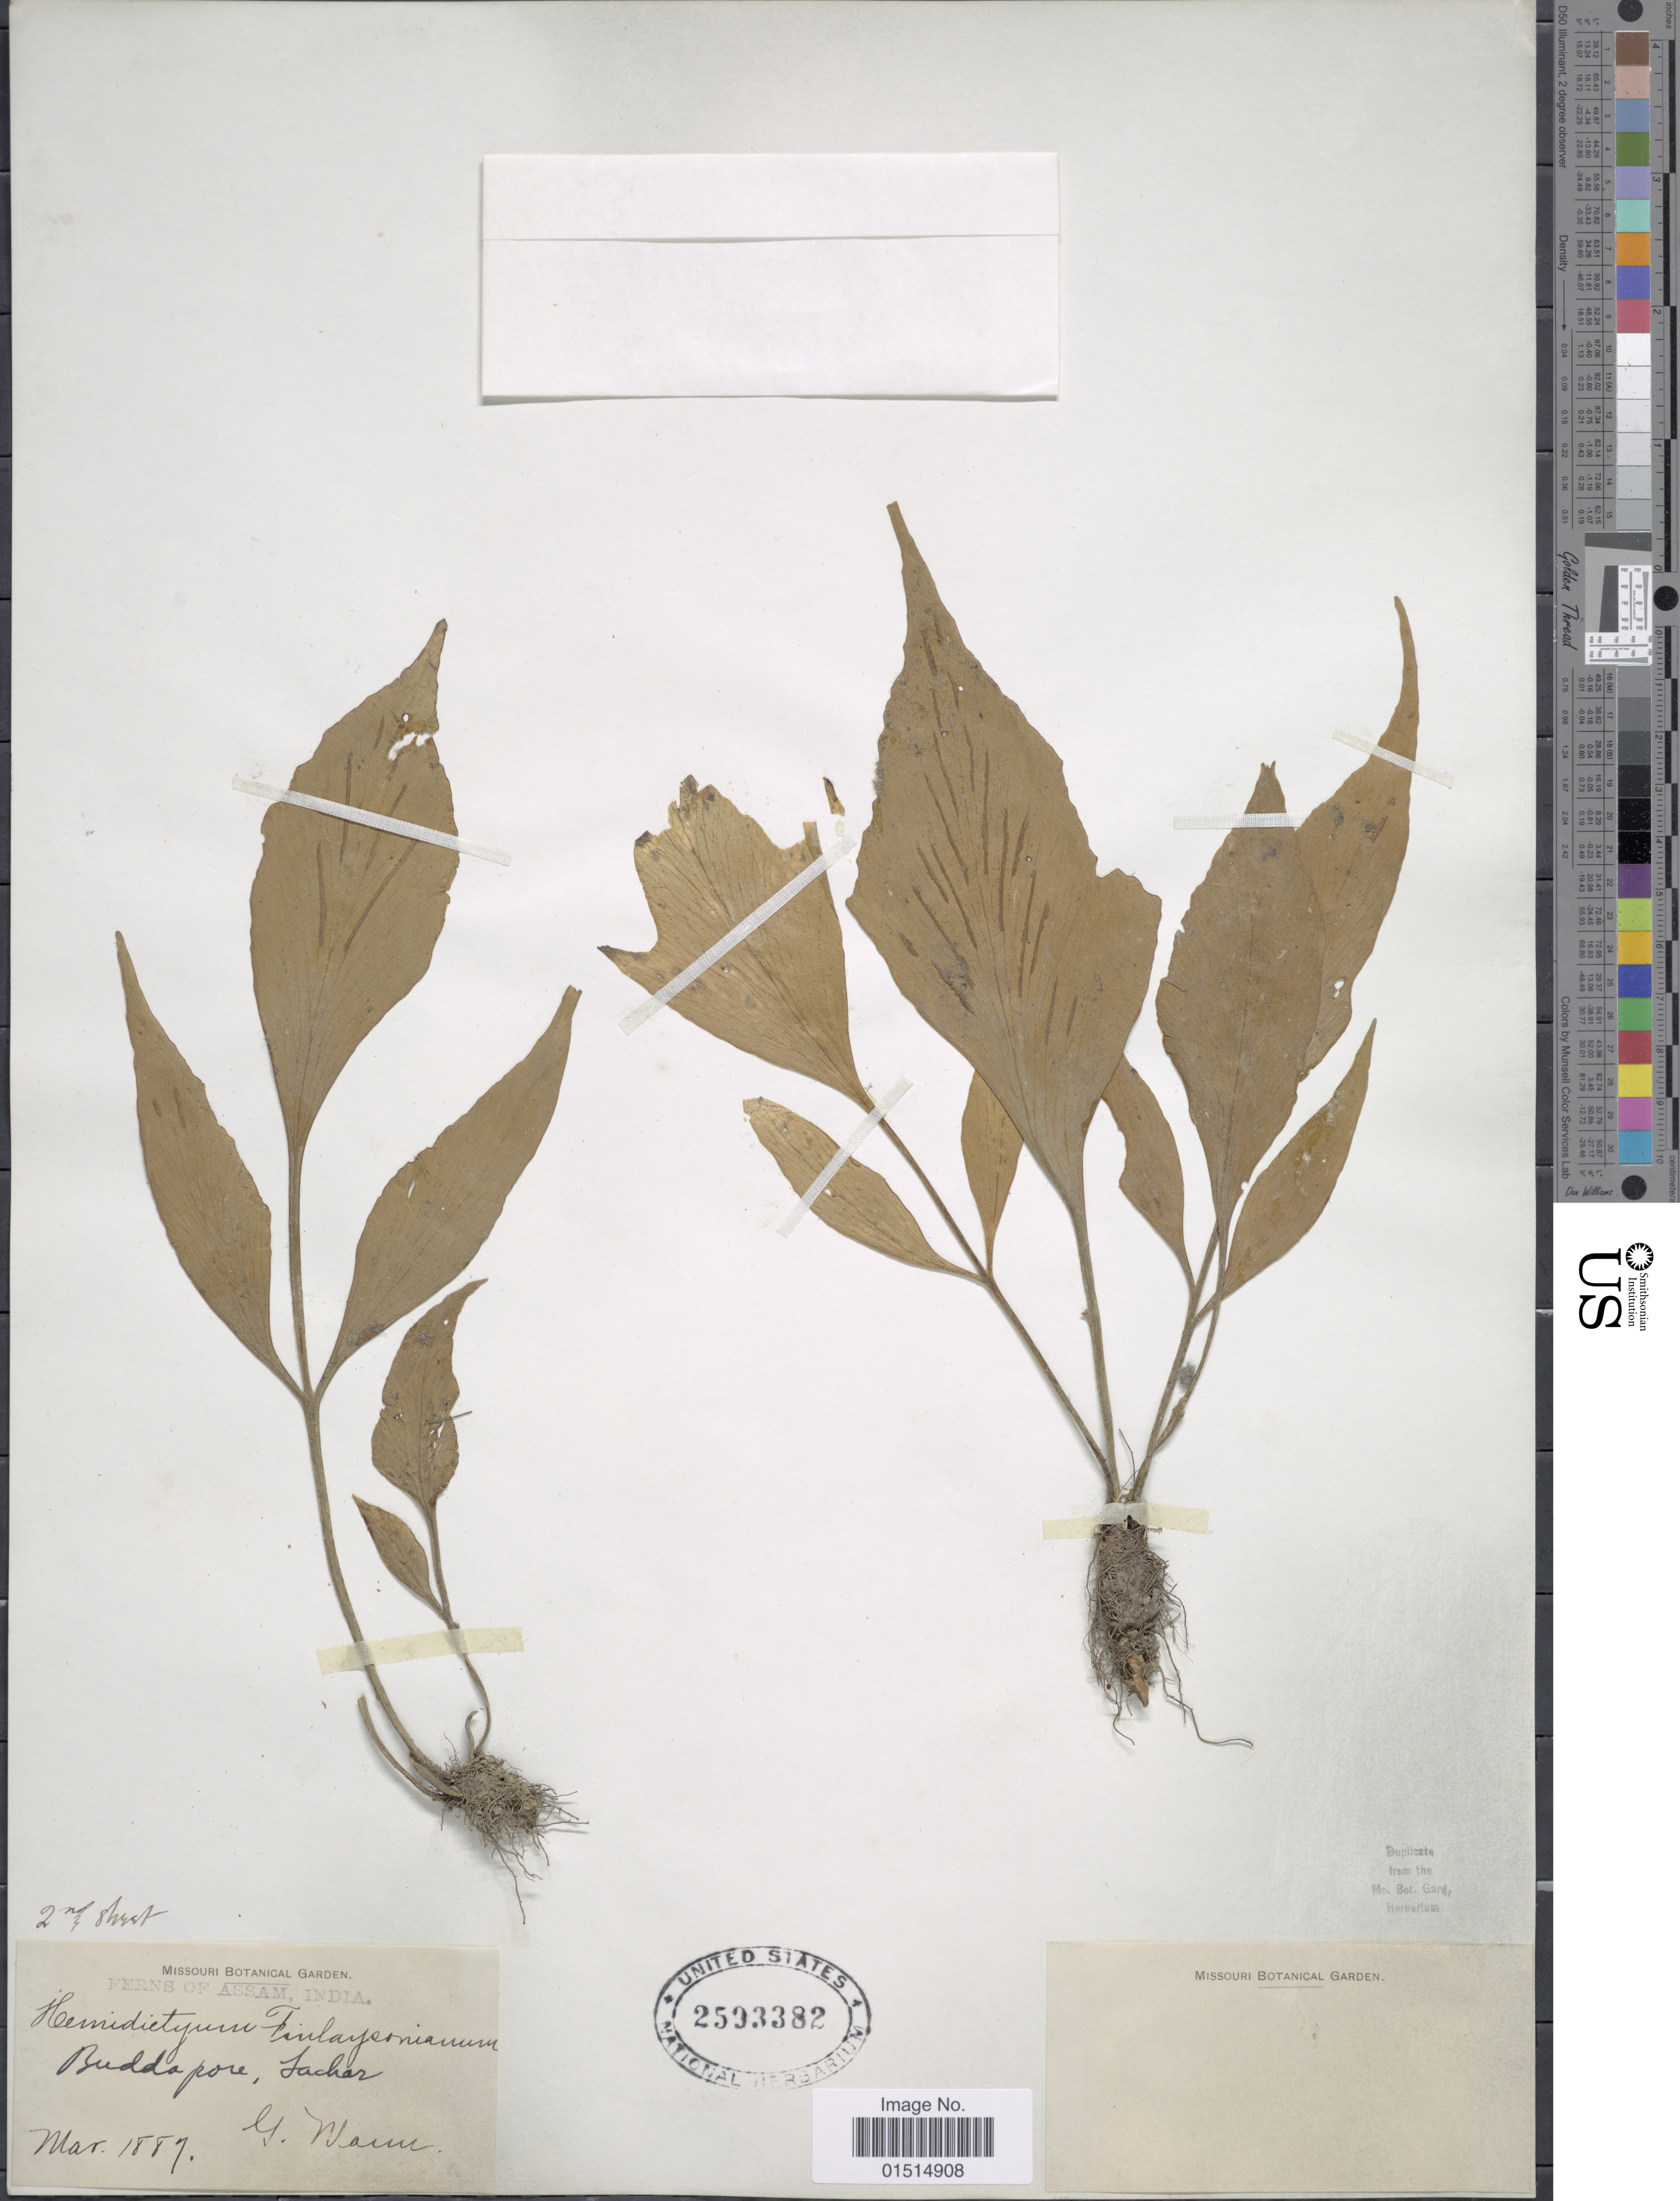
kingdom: Plantae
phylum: Tracheophyta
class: Polypodiopsida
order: Polypodiales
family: Aspleniaceae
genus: Asplenium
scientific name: Asplenium finlaysonianum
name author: Wall. ex Hook.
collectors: G. Mann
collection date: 1889-08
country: India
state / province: Assam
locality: Buddapore, Cachar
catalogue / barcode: US 2593382